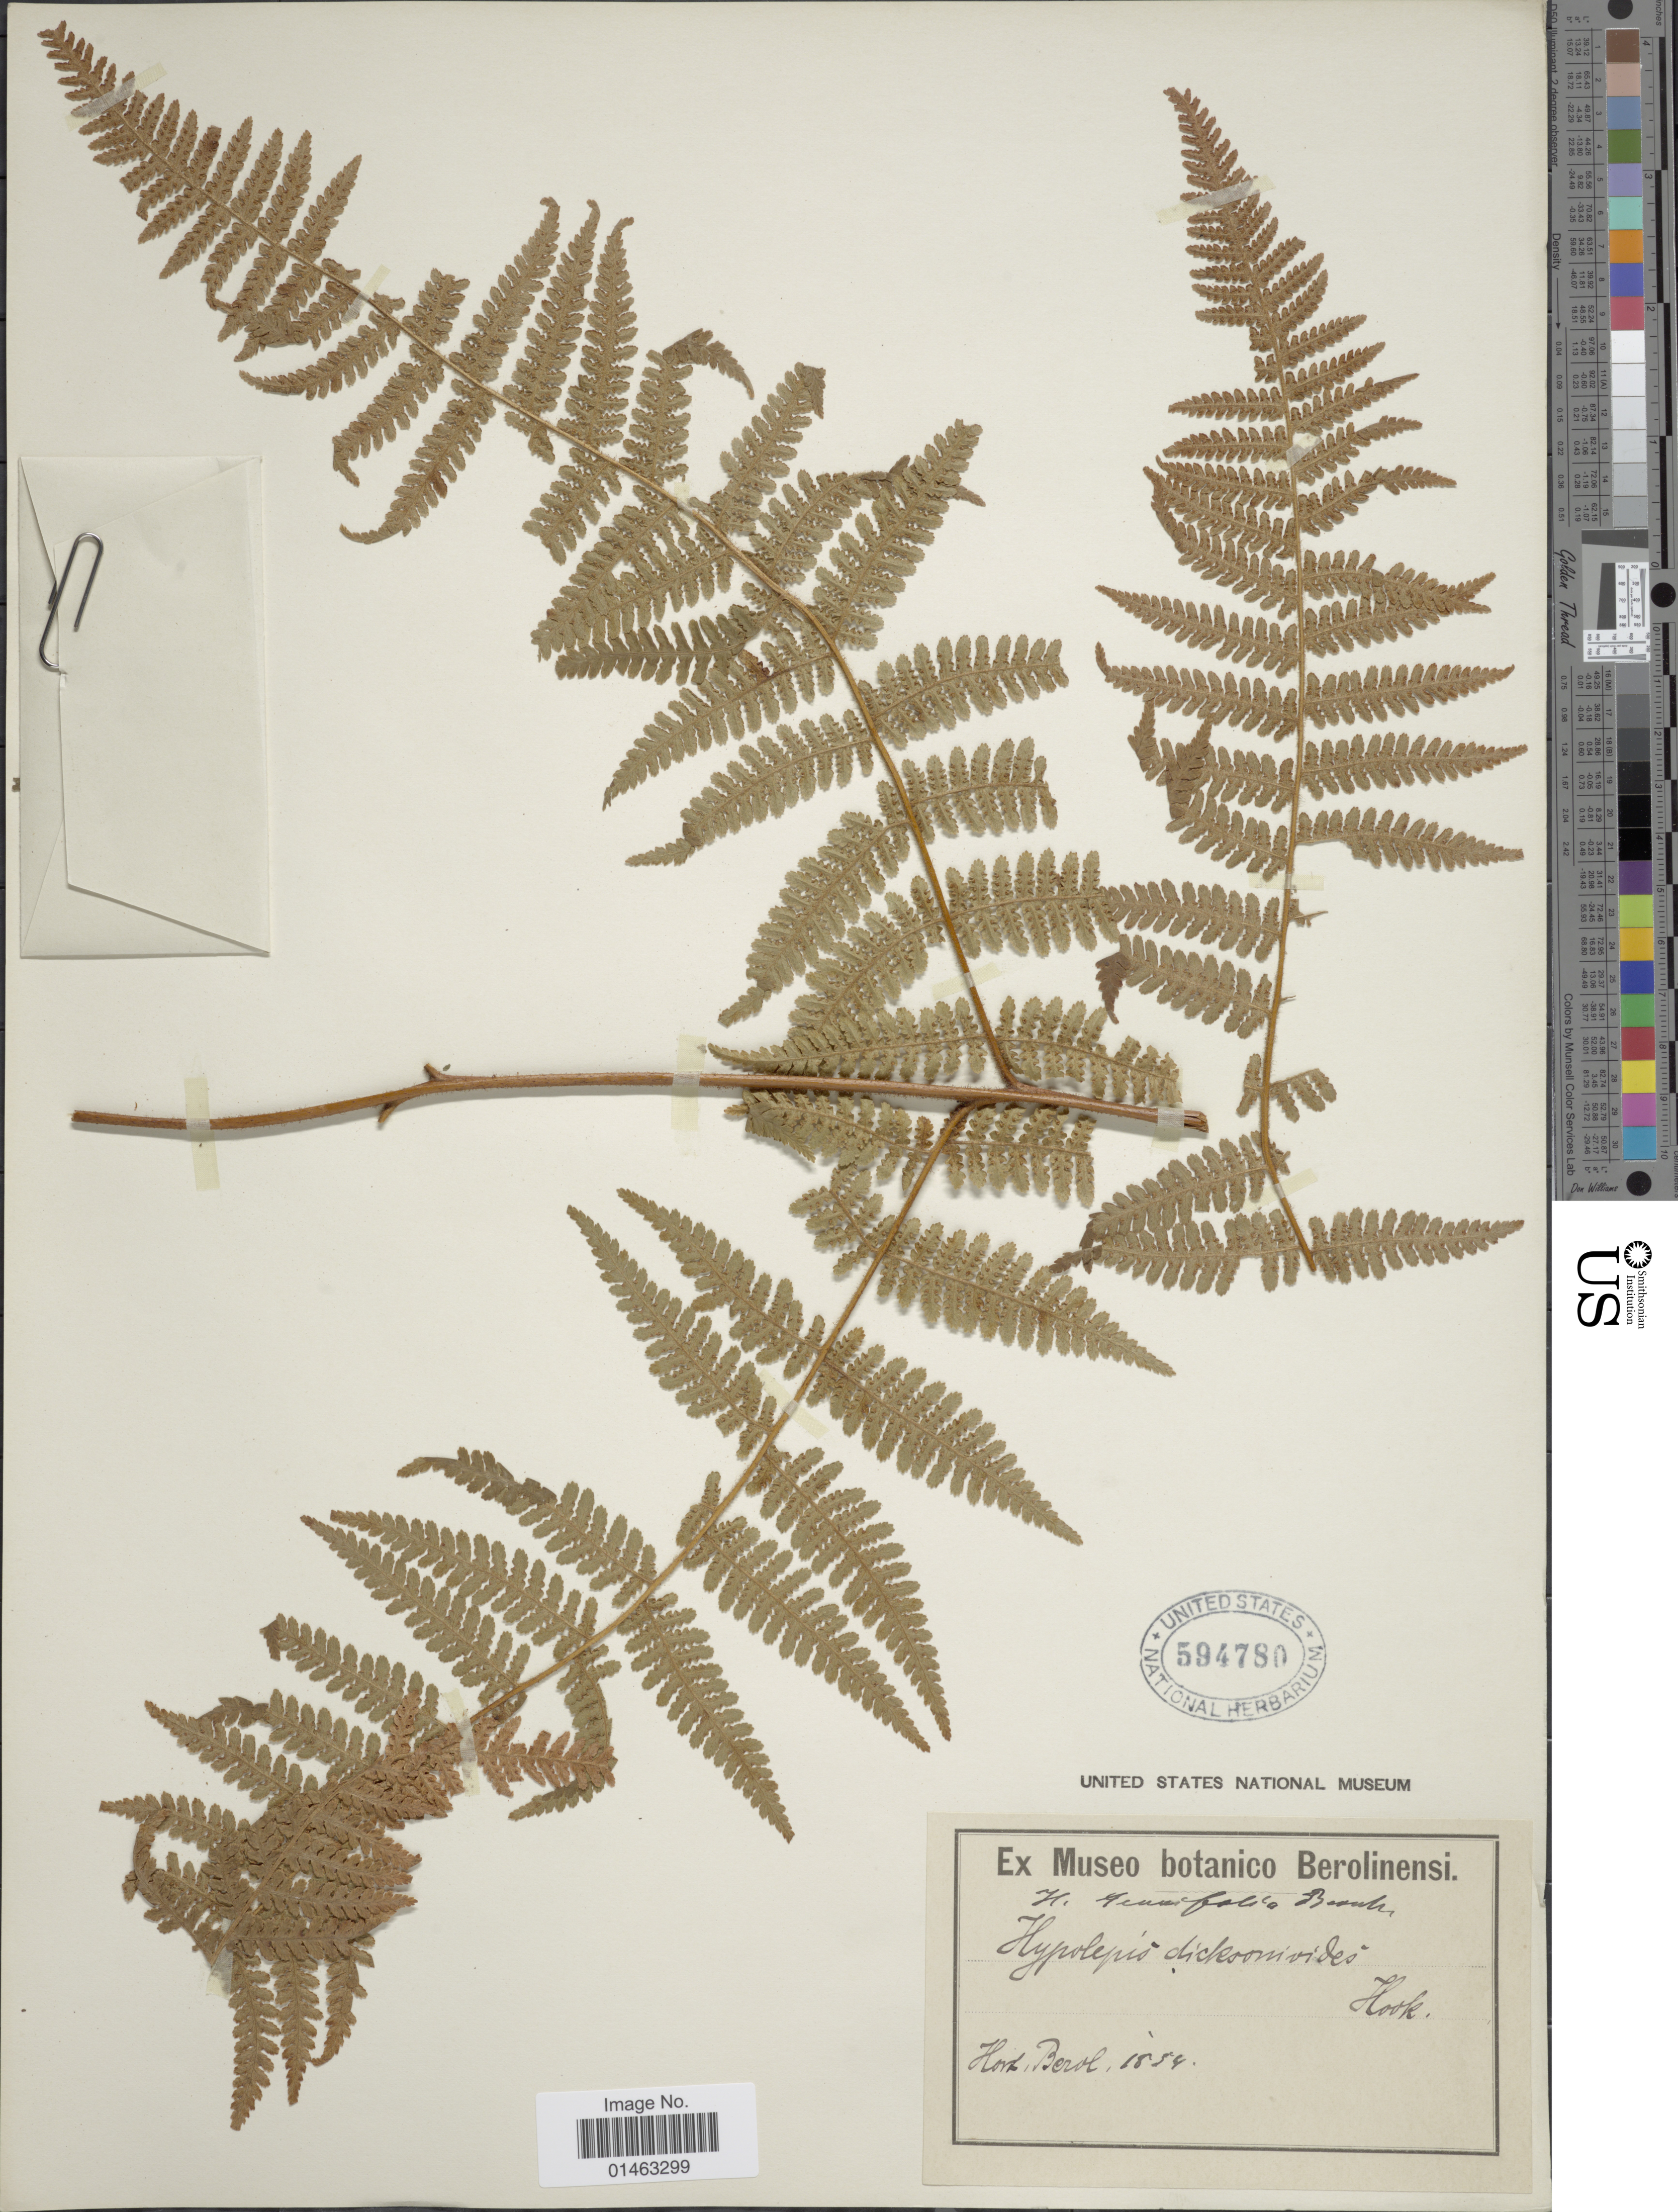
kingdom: Plantae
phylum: Tracheophyta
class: Polypodiopsida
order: Polypodiales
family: Dennstaedtiaceae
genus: Hypolepis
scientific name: Hypolepis punctata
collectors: ex Mus. Bot. Berolinensi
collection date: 1854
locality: Hort. Berol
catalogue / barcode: US 594780